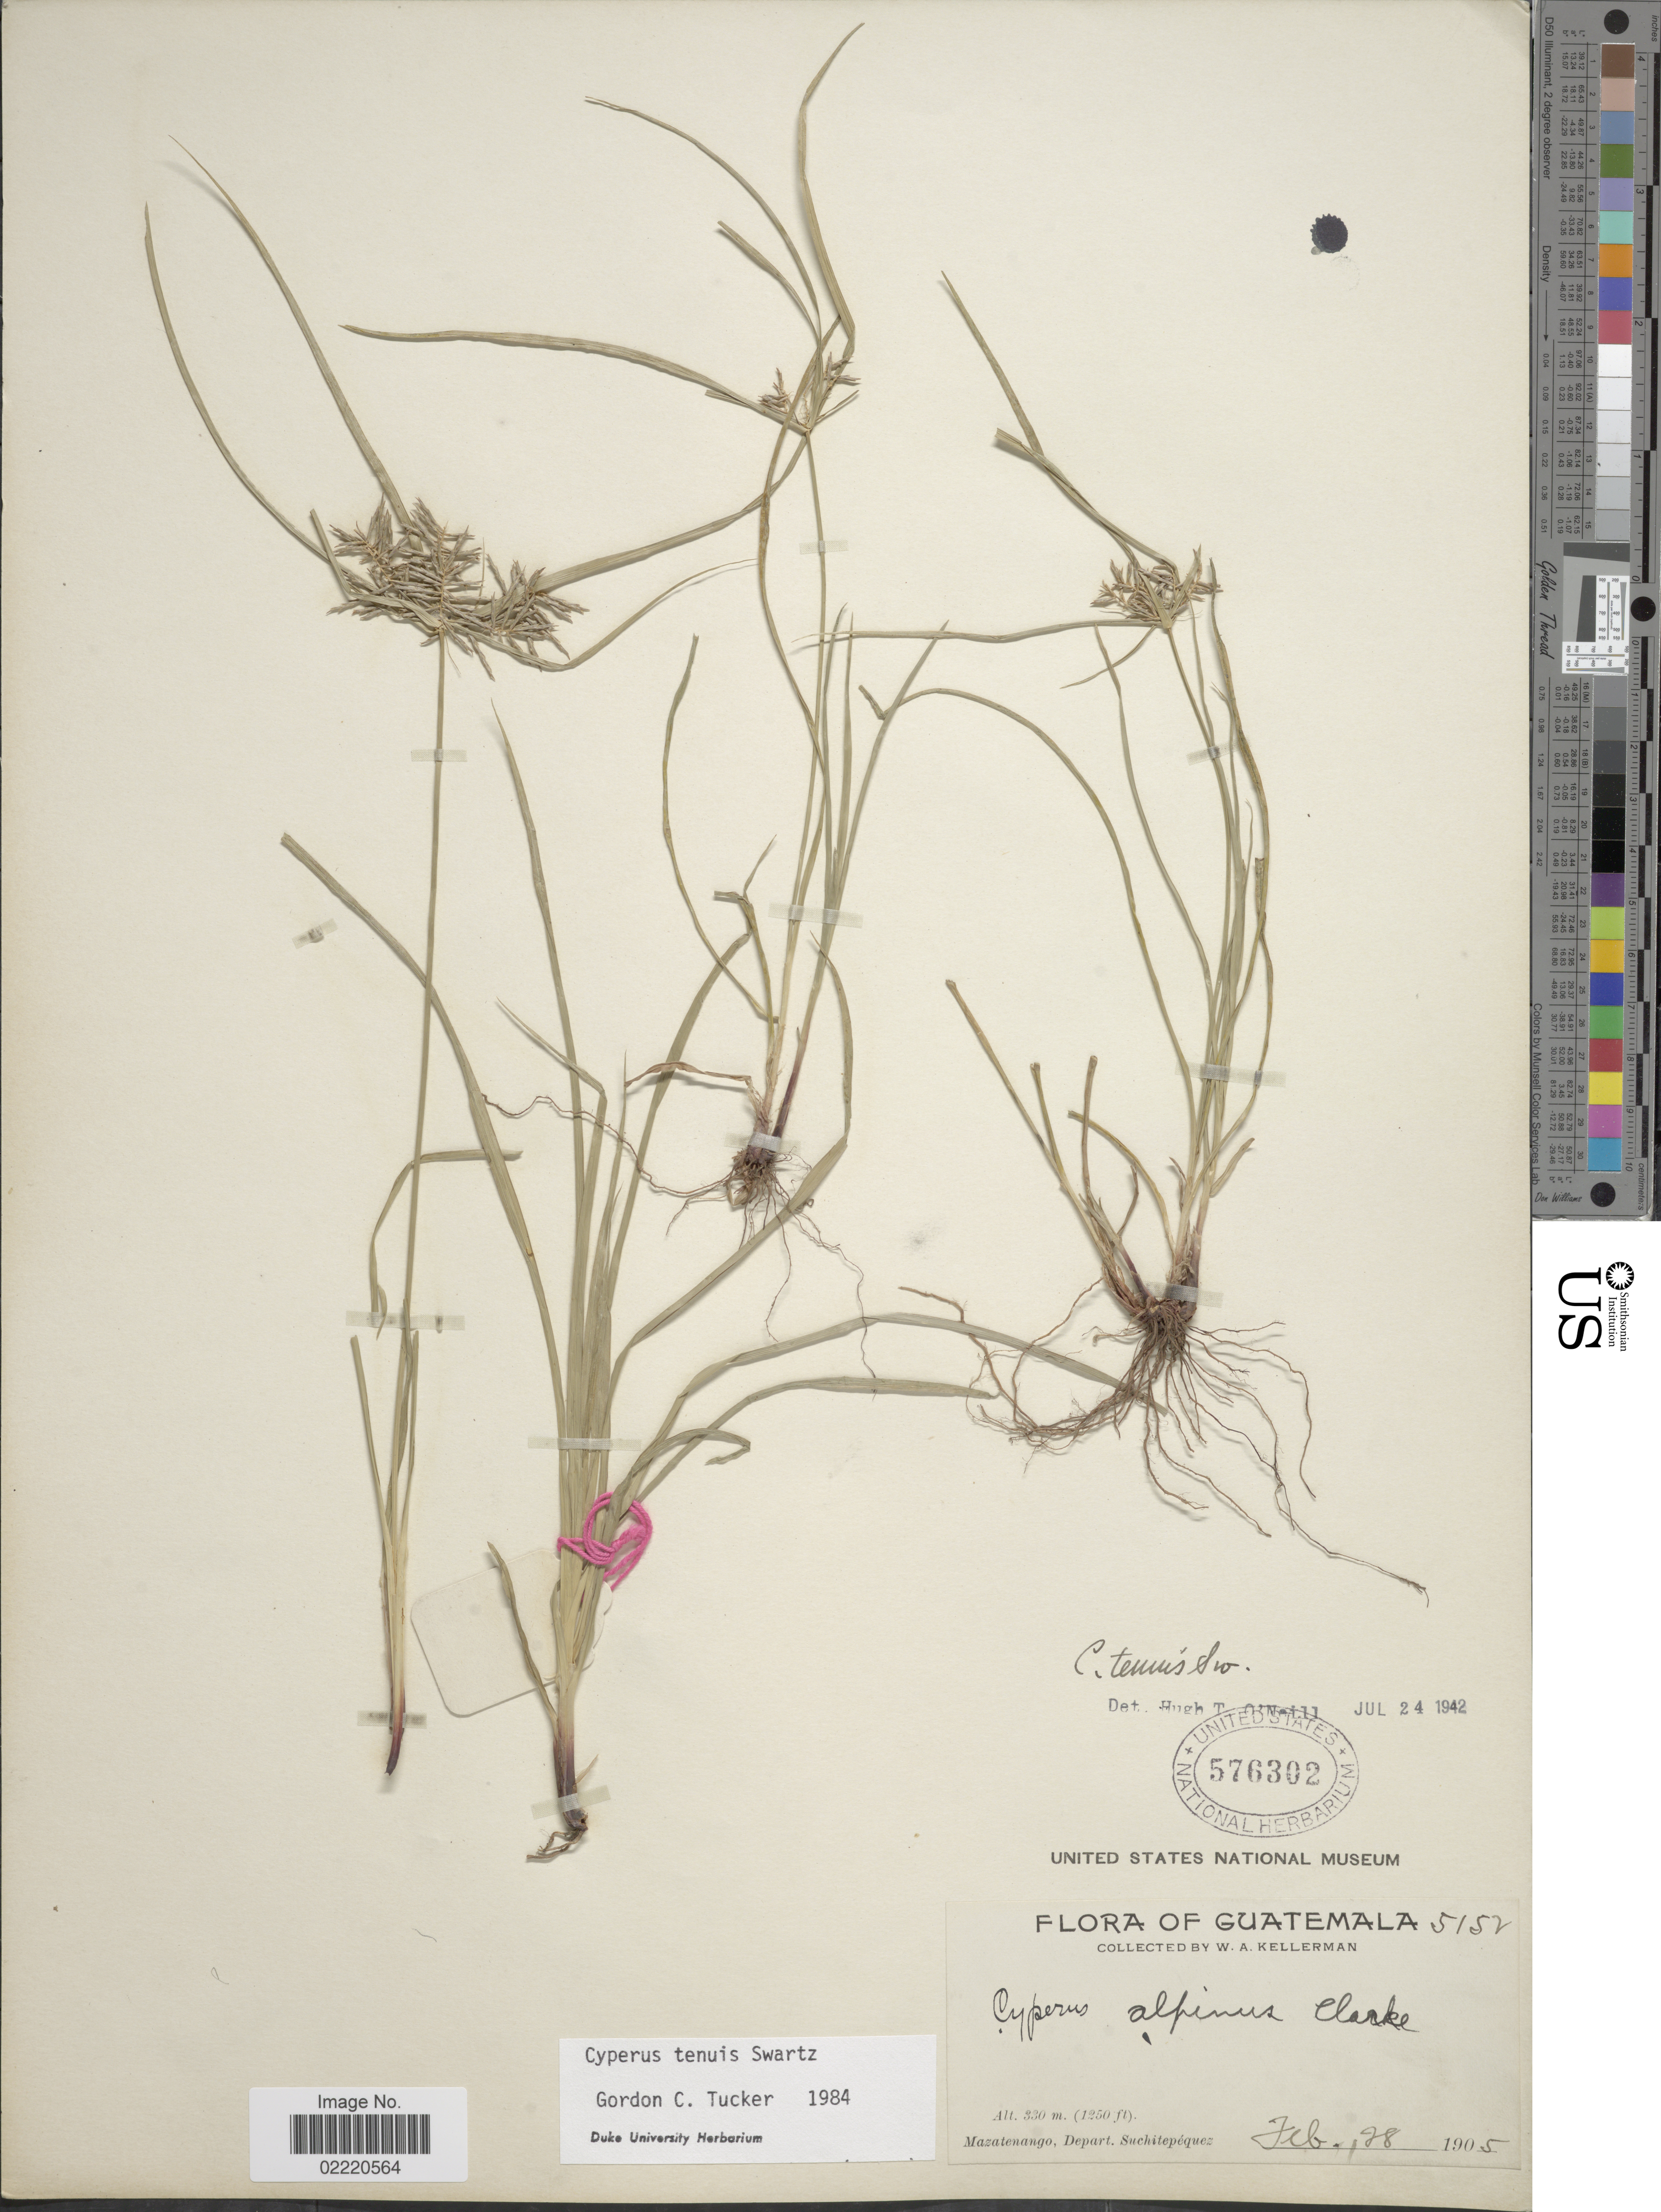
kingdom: Plantae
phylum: Tracheophyta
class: Liliopsida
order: Poales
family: Cyperaceae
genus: Cyperus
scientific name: Cyperus tenuis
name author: Sw.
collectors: W. Kellerman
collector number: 5152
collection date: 1905-02-28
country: Guatemala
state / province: Suchitepéquez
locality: Mazatenango.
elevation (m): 330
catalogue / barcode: US 576302